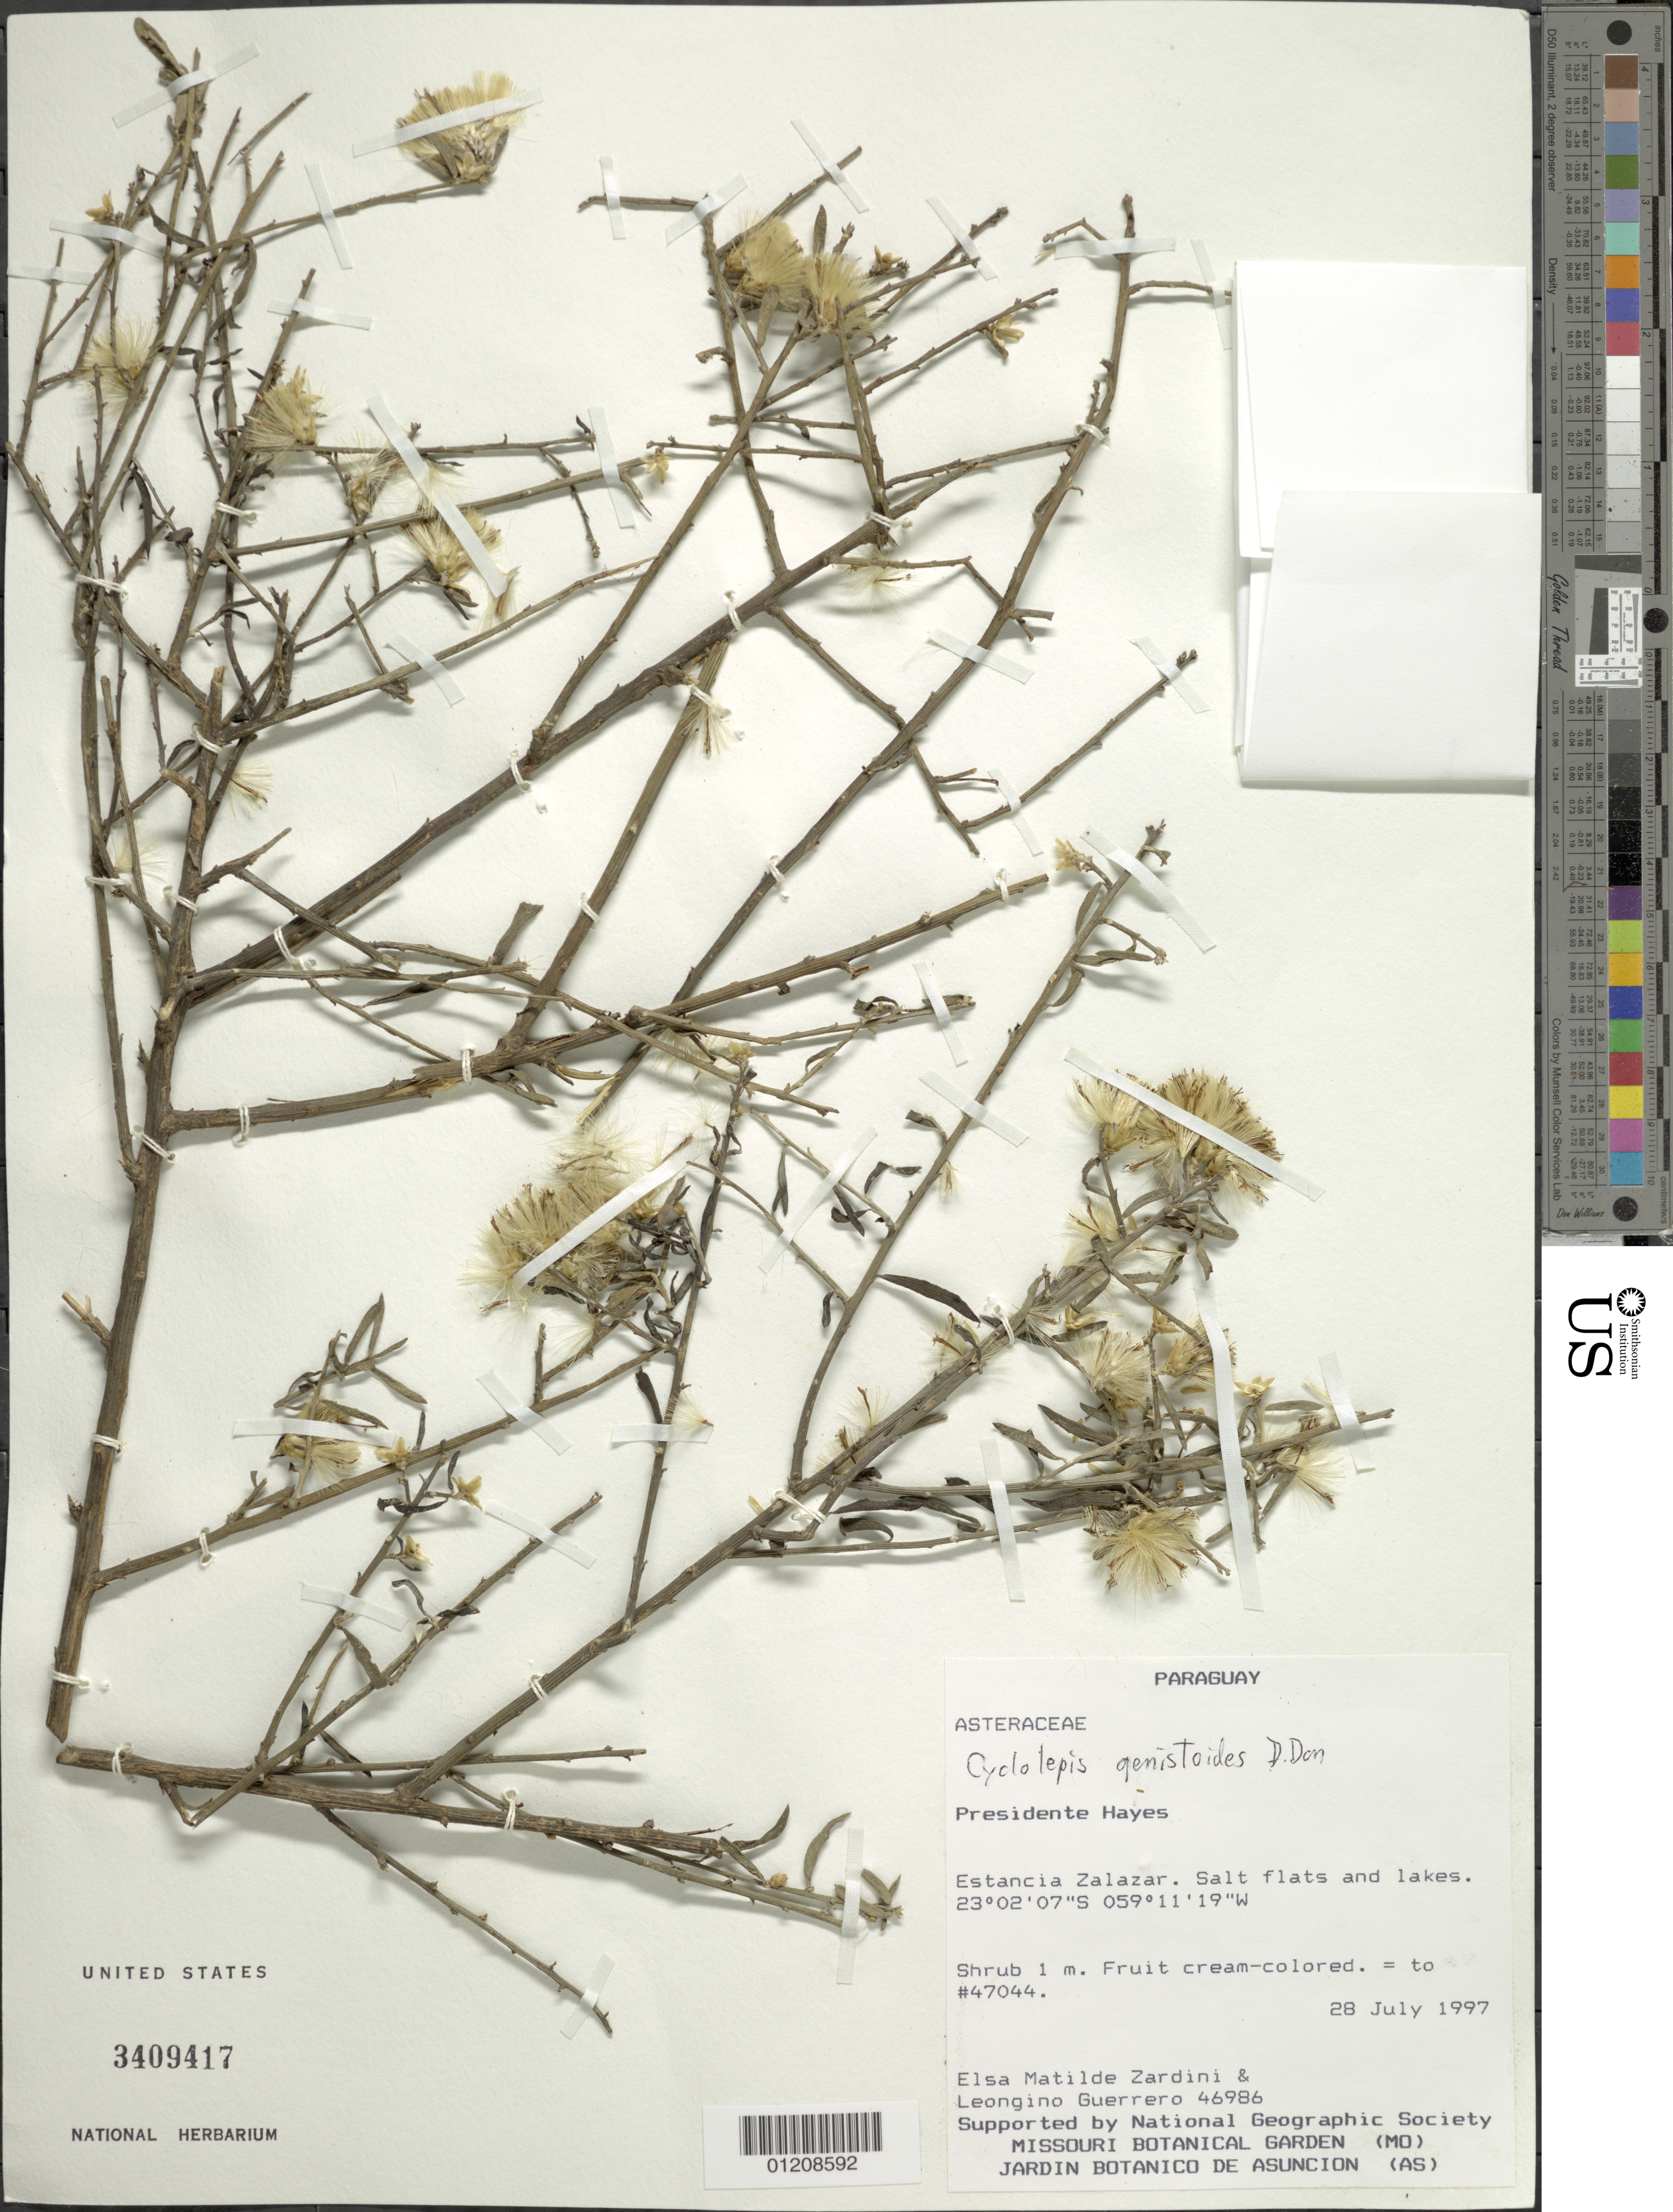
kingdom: Plantae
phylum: Tracheophyta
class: Magnoliopsida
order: Asterales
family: Asteraceae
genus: Cyclolepis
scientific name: Cyclolepis genistoides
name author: Gill. ex D. Don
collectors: E. M. Zardini & L. Guerrero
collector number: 46986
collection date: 1997-07-28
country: Paraguay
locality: Estancia Zalazar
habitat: Salt flats and lakes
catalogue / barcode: US 3409417